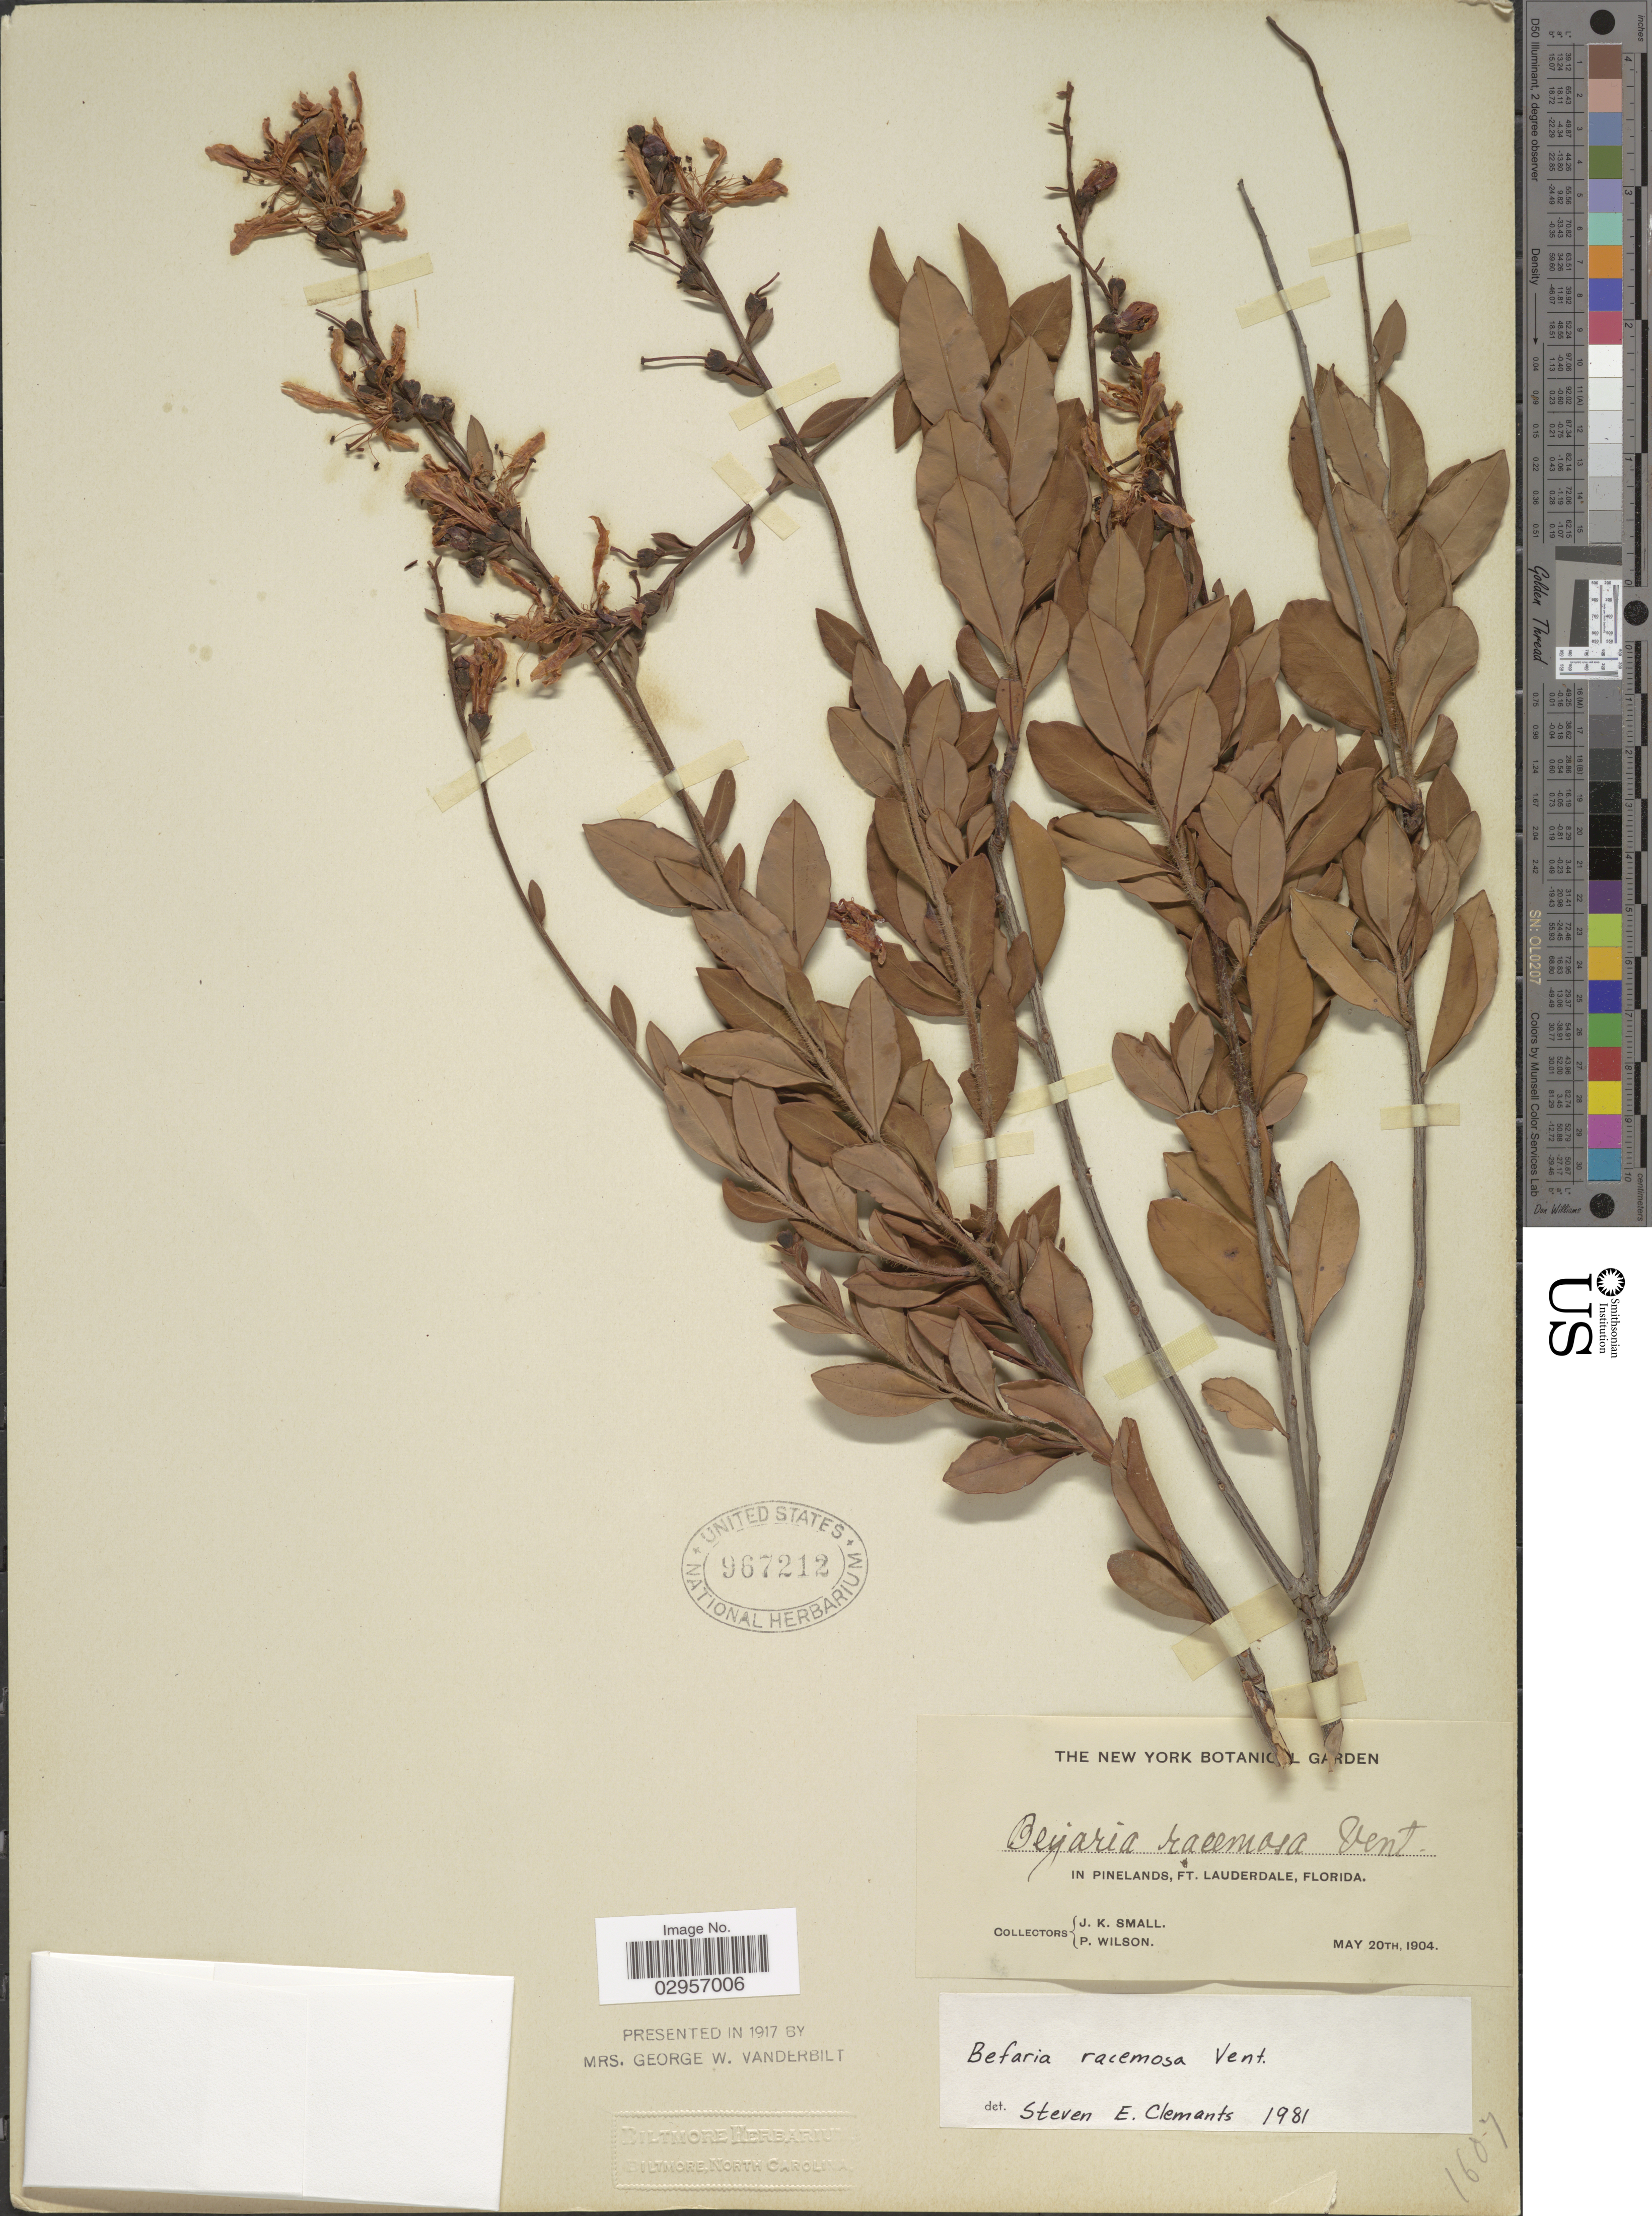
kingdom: Plantae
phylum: Tracheophyta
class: Magnoliopsida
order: Ericales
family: Ericaceae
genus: Bejaria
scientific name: Bejaria racemosa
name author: Vent.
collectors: J. K. Small & P. Wilson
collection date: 1904-05-20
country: United States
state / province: Florida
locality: In Pinelands, Ft. Lauderdale, Florida.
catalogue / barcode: US 967212